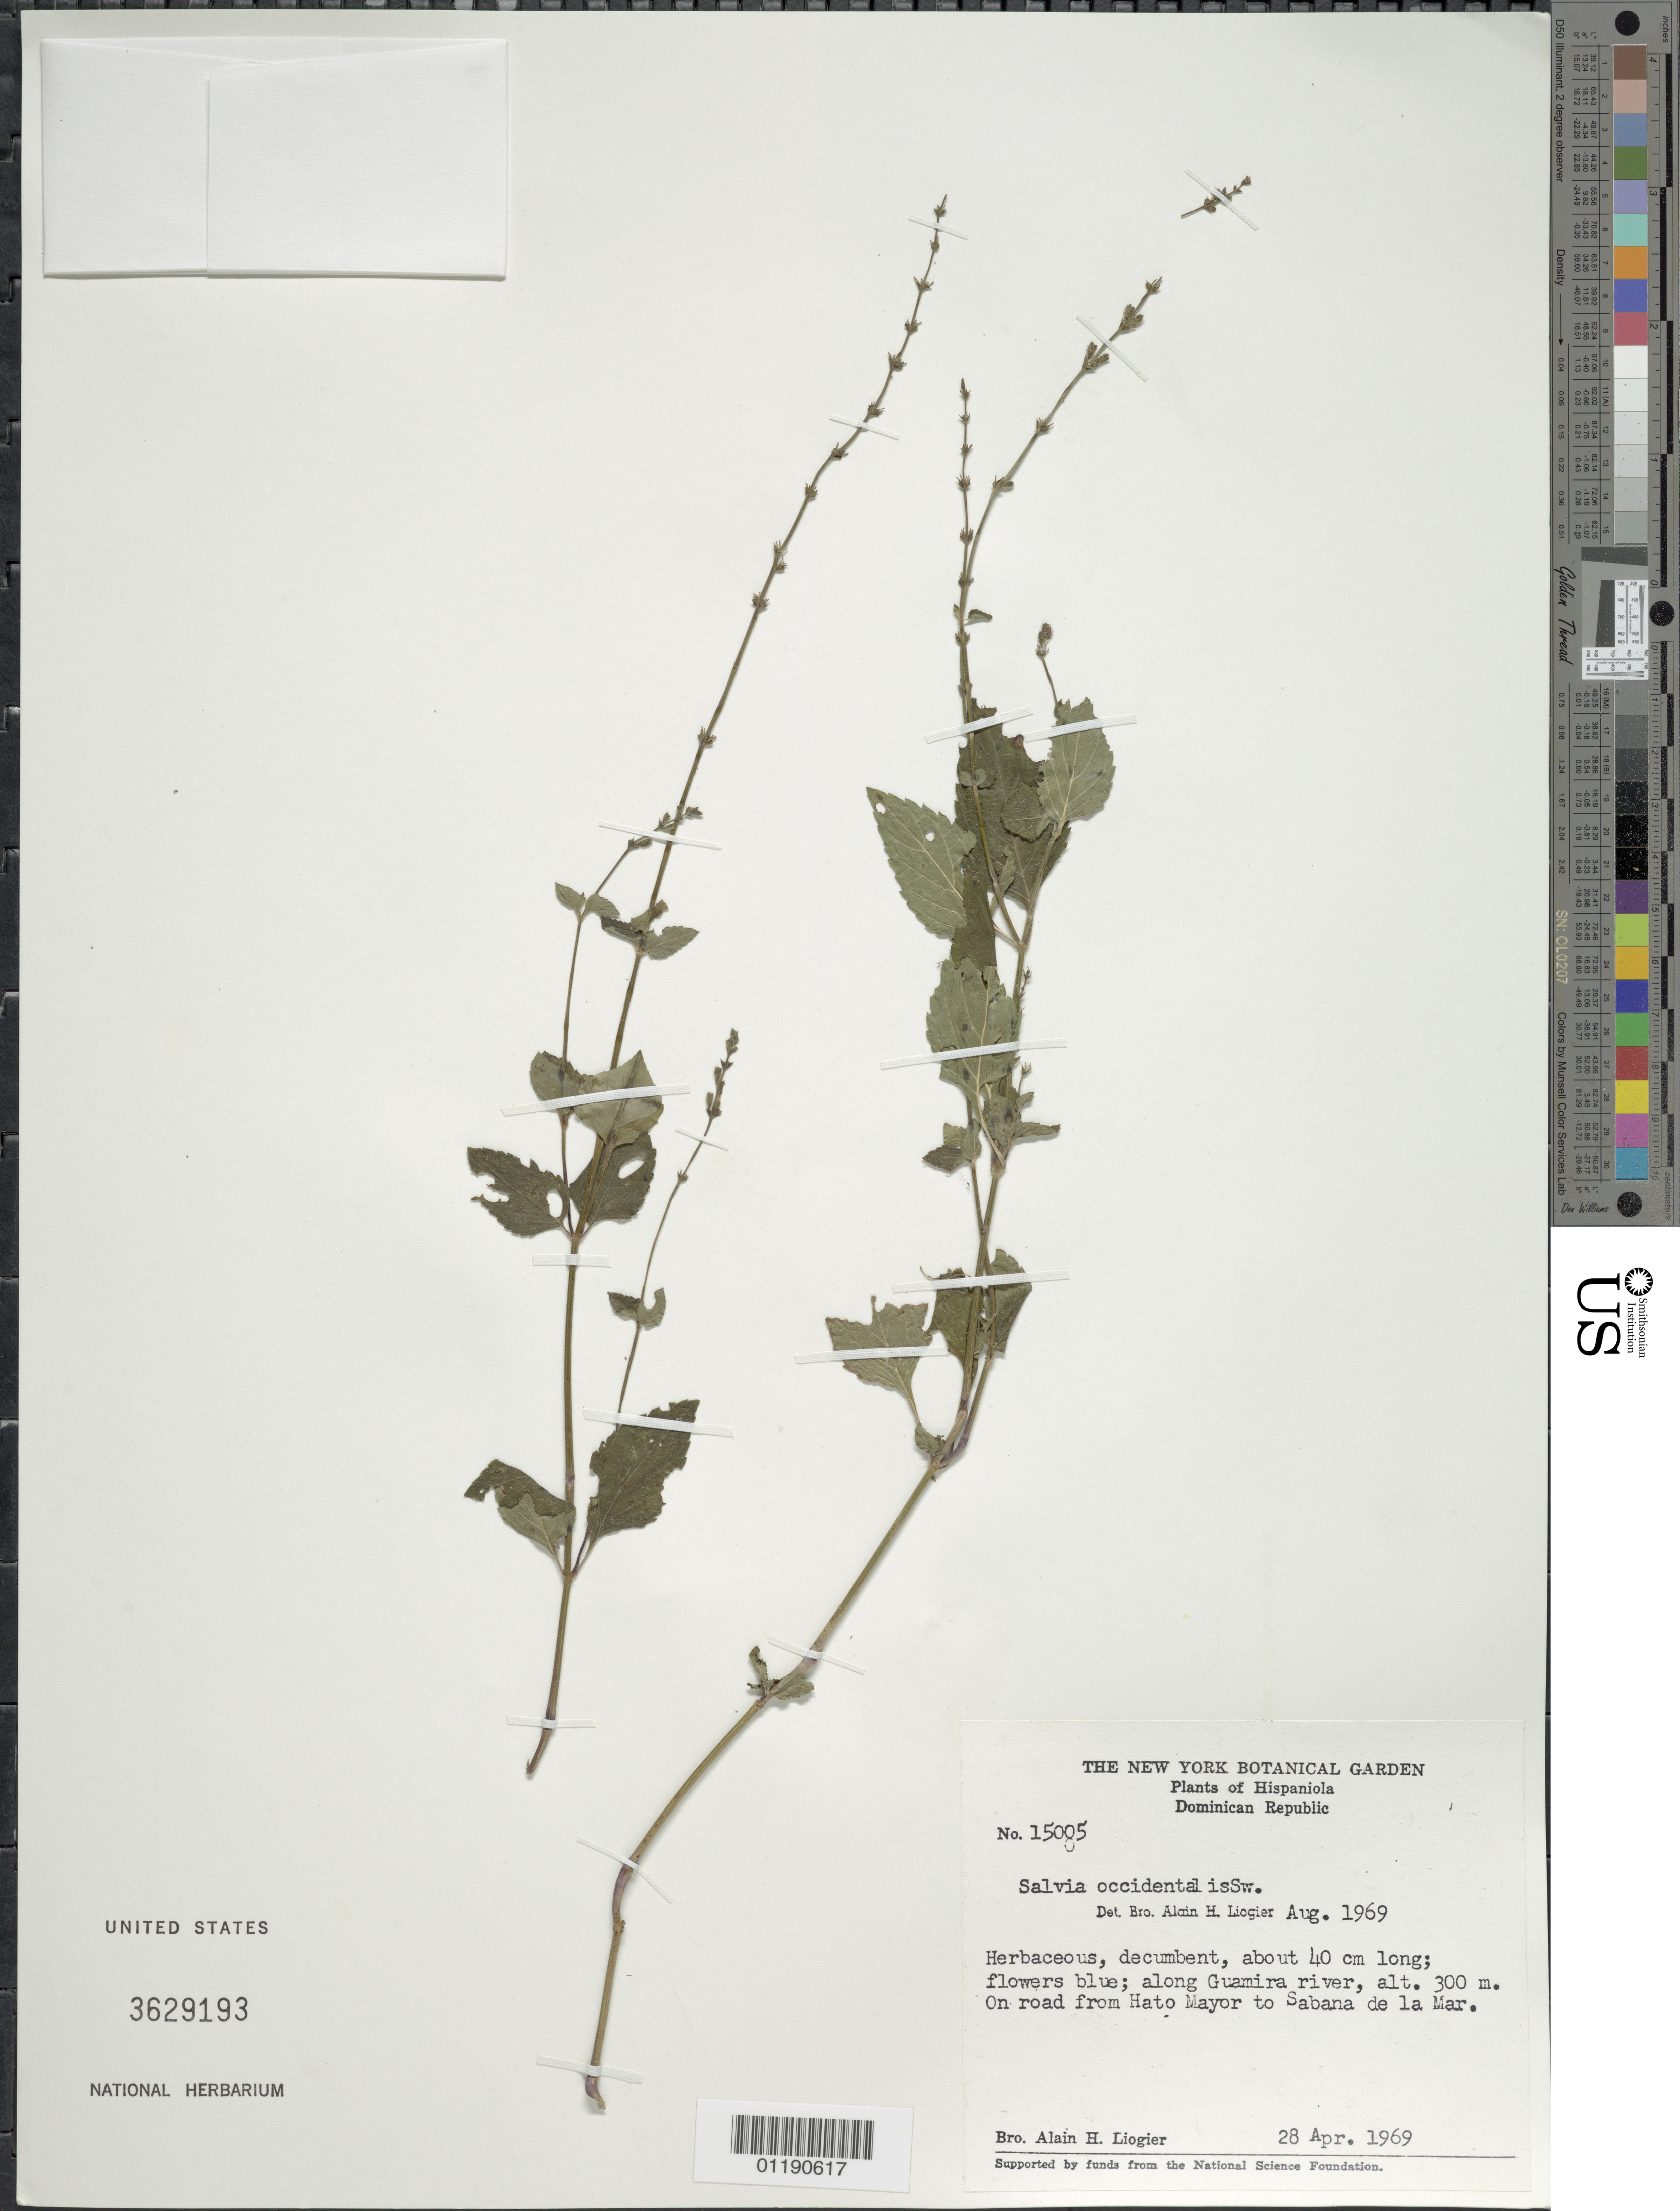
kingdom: Plantae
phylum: Tracheophyta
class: Magnoliopsida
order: Lamiales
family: Lamiaceae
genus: Salvia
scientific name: Salvia occidentalis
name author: Sw.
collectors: A. H. Liogier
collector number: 15005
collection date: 1969-08-28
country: Dominican Republic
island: Hispaniola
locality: Along Guamira river, on road from Hato Mayor to Sabana de la Mar.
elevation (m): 300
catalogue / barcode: US 3629193